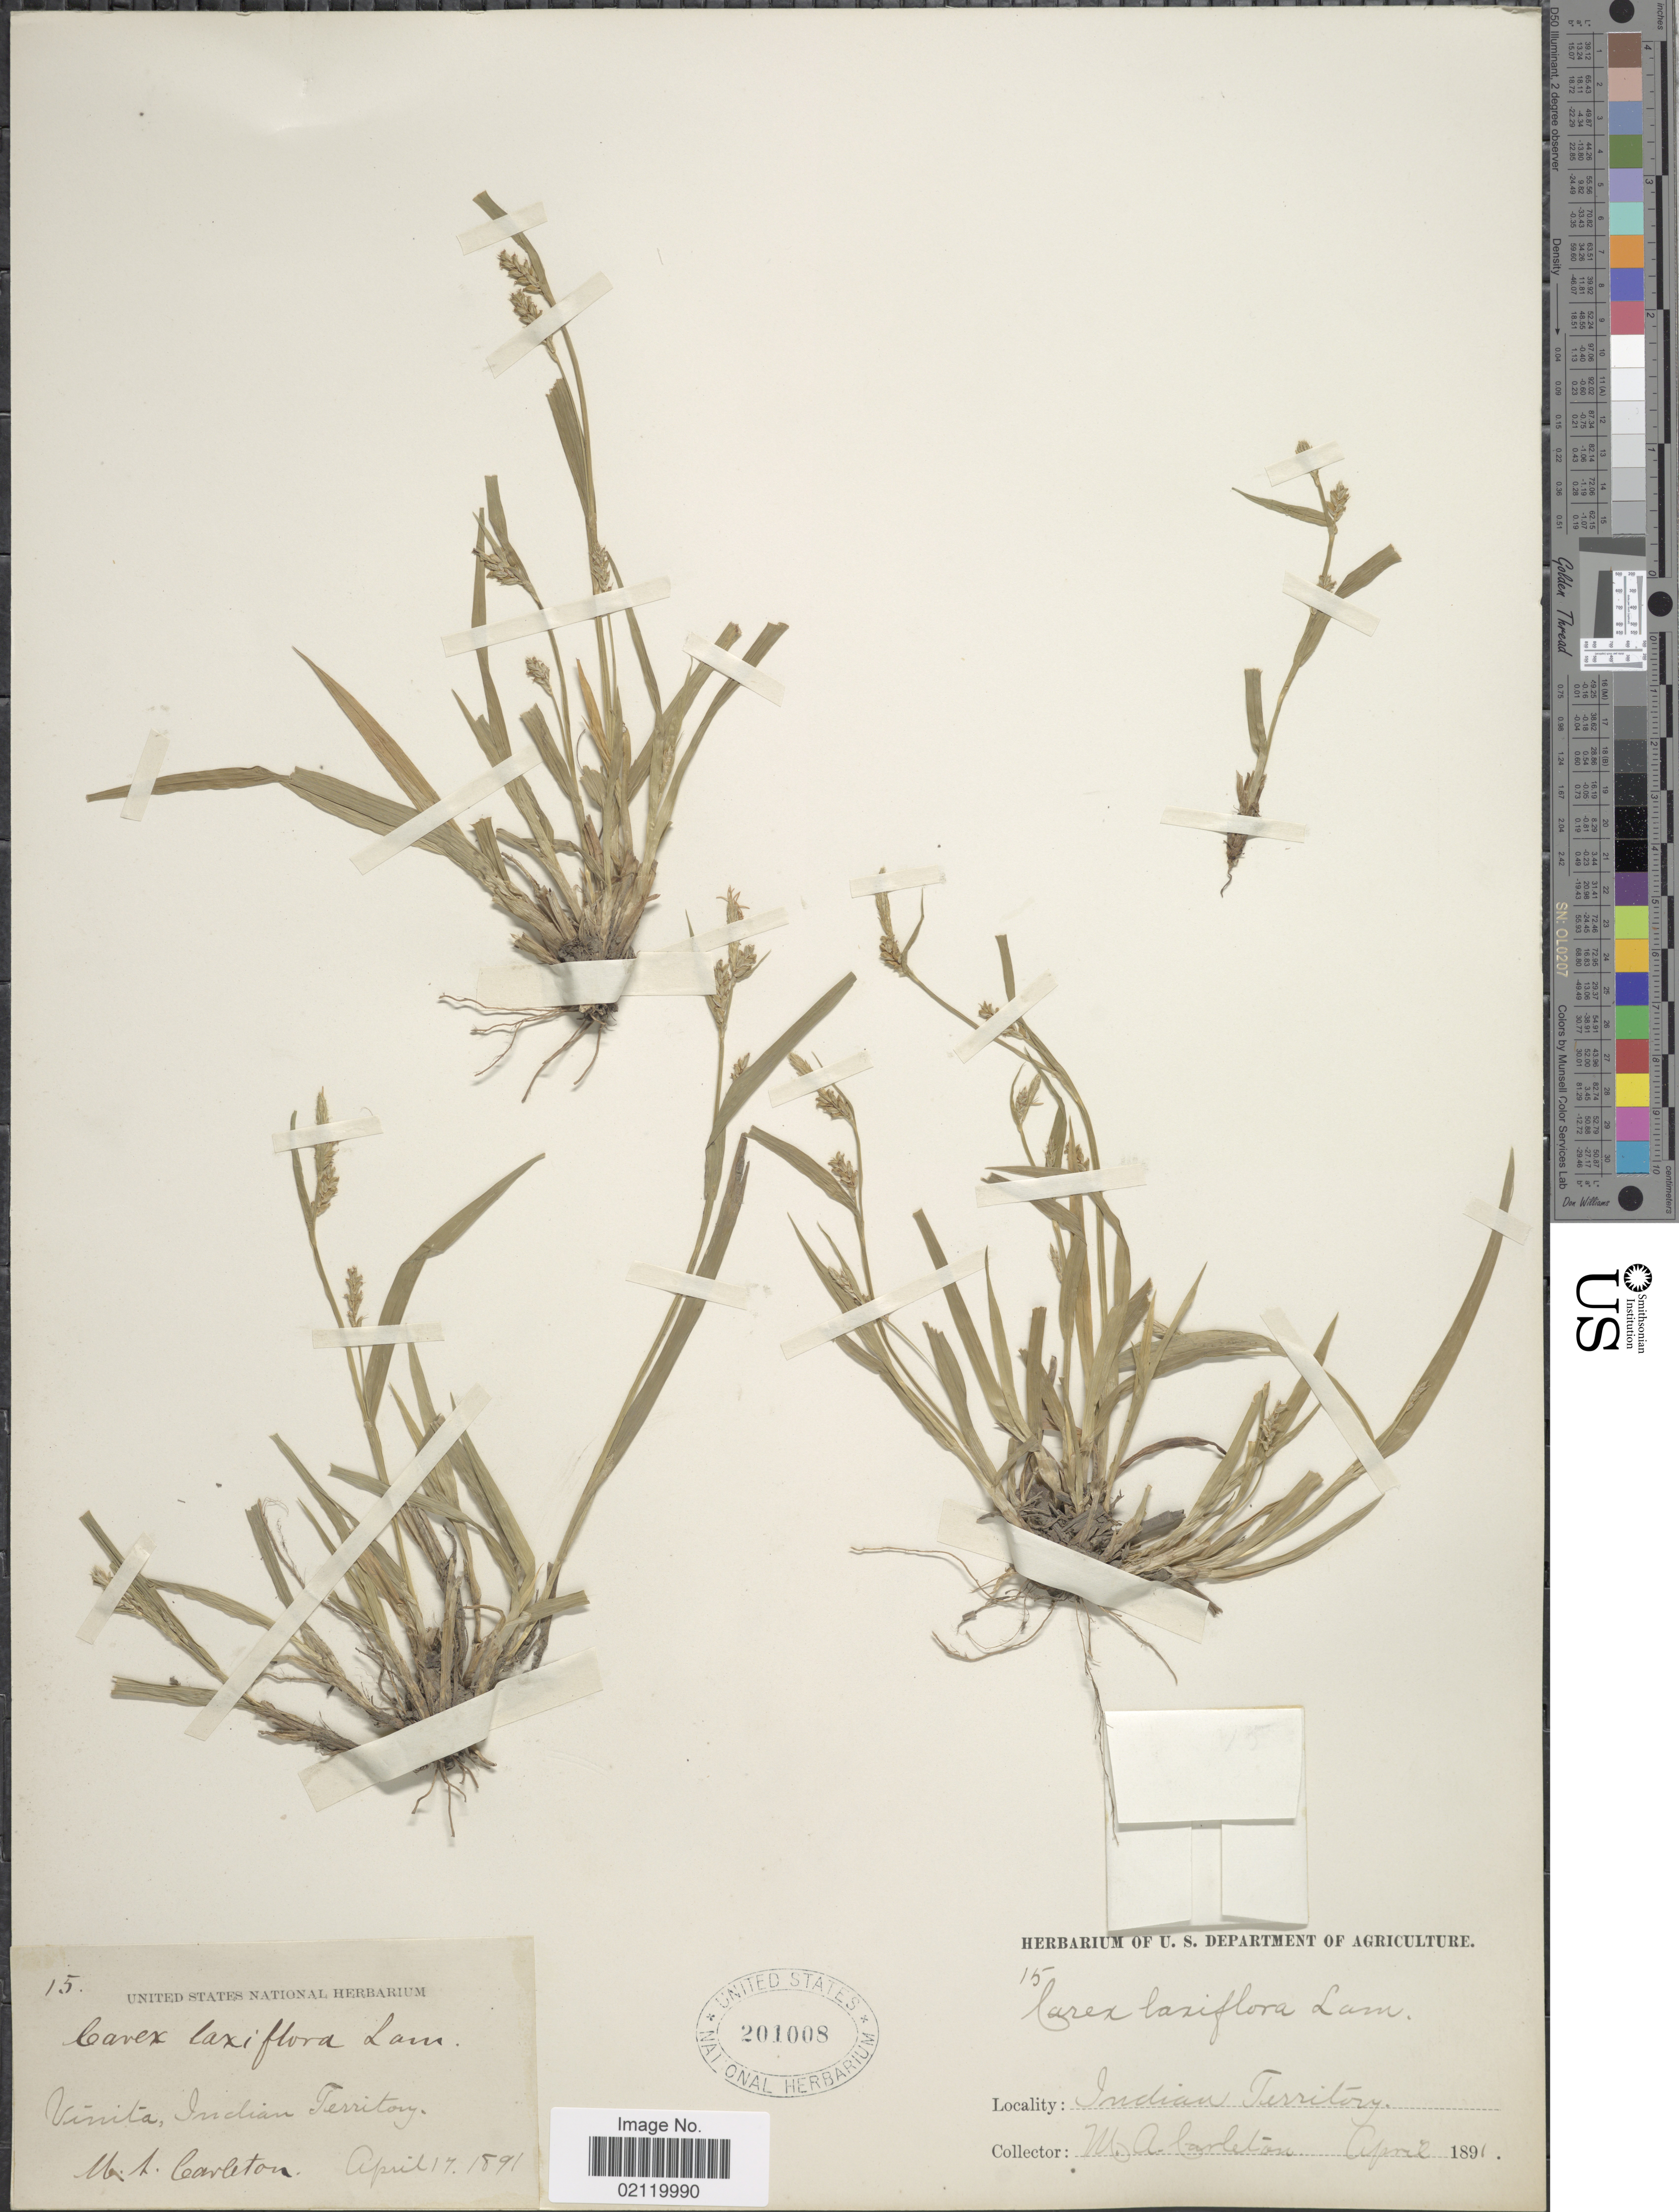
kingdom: Plantae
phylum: Tracheophyta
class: Liliopsida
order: Poales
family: Cyperaceae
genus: Carex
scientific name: Carex laxiflora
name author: Lam.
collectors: M. A. Carleton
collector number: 15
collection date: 1891-04-17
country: United States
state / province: Oklahoma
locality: Vinita, Indian Territory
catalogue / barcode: US 201008